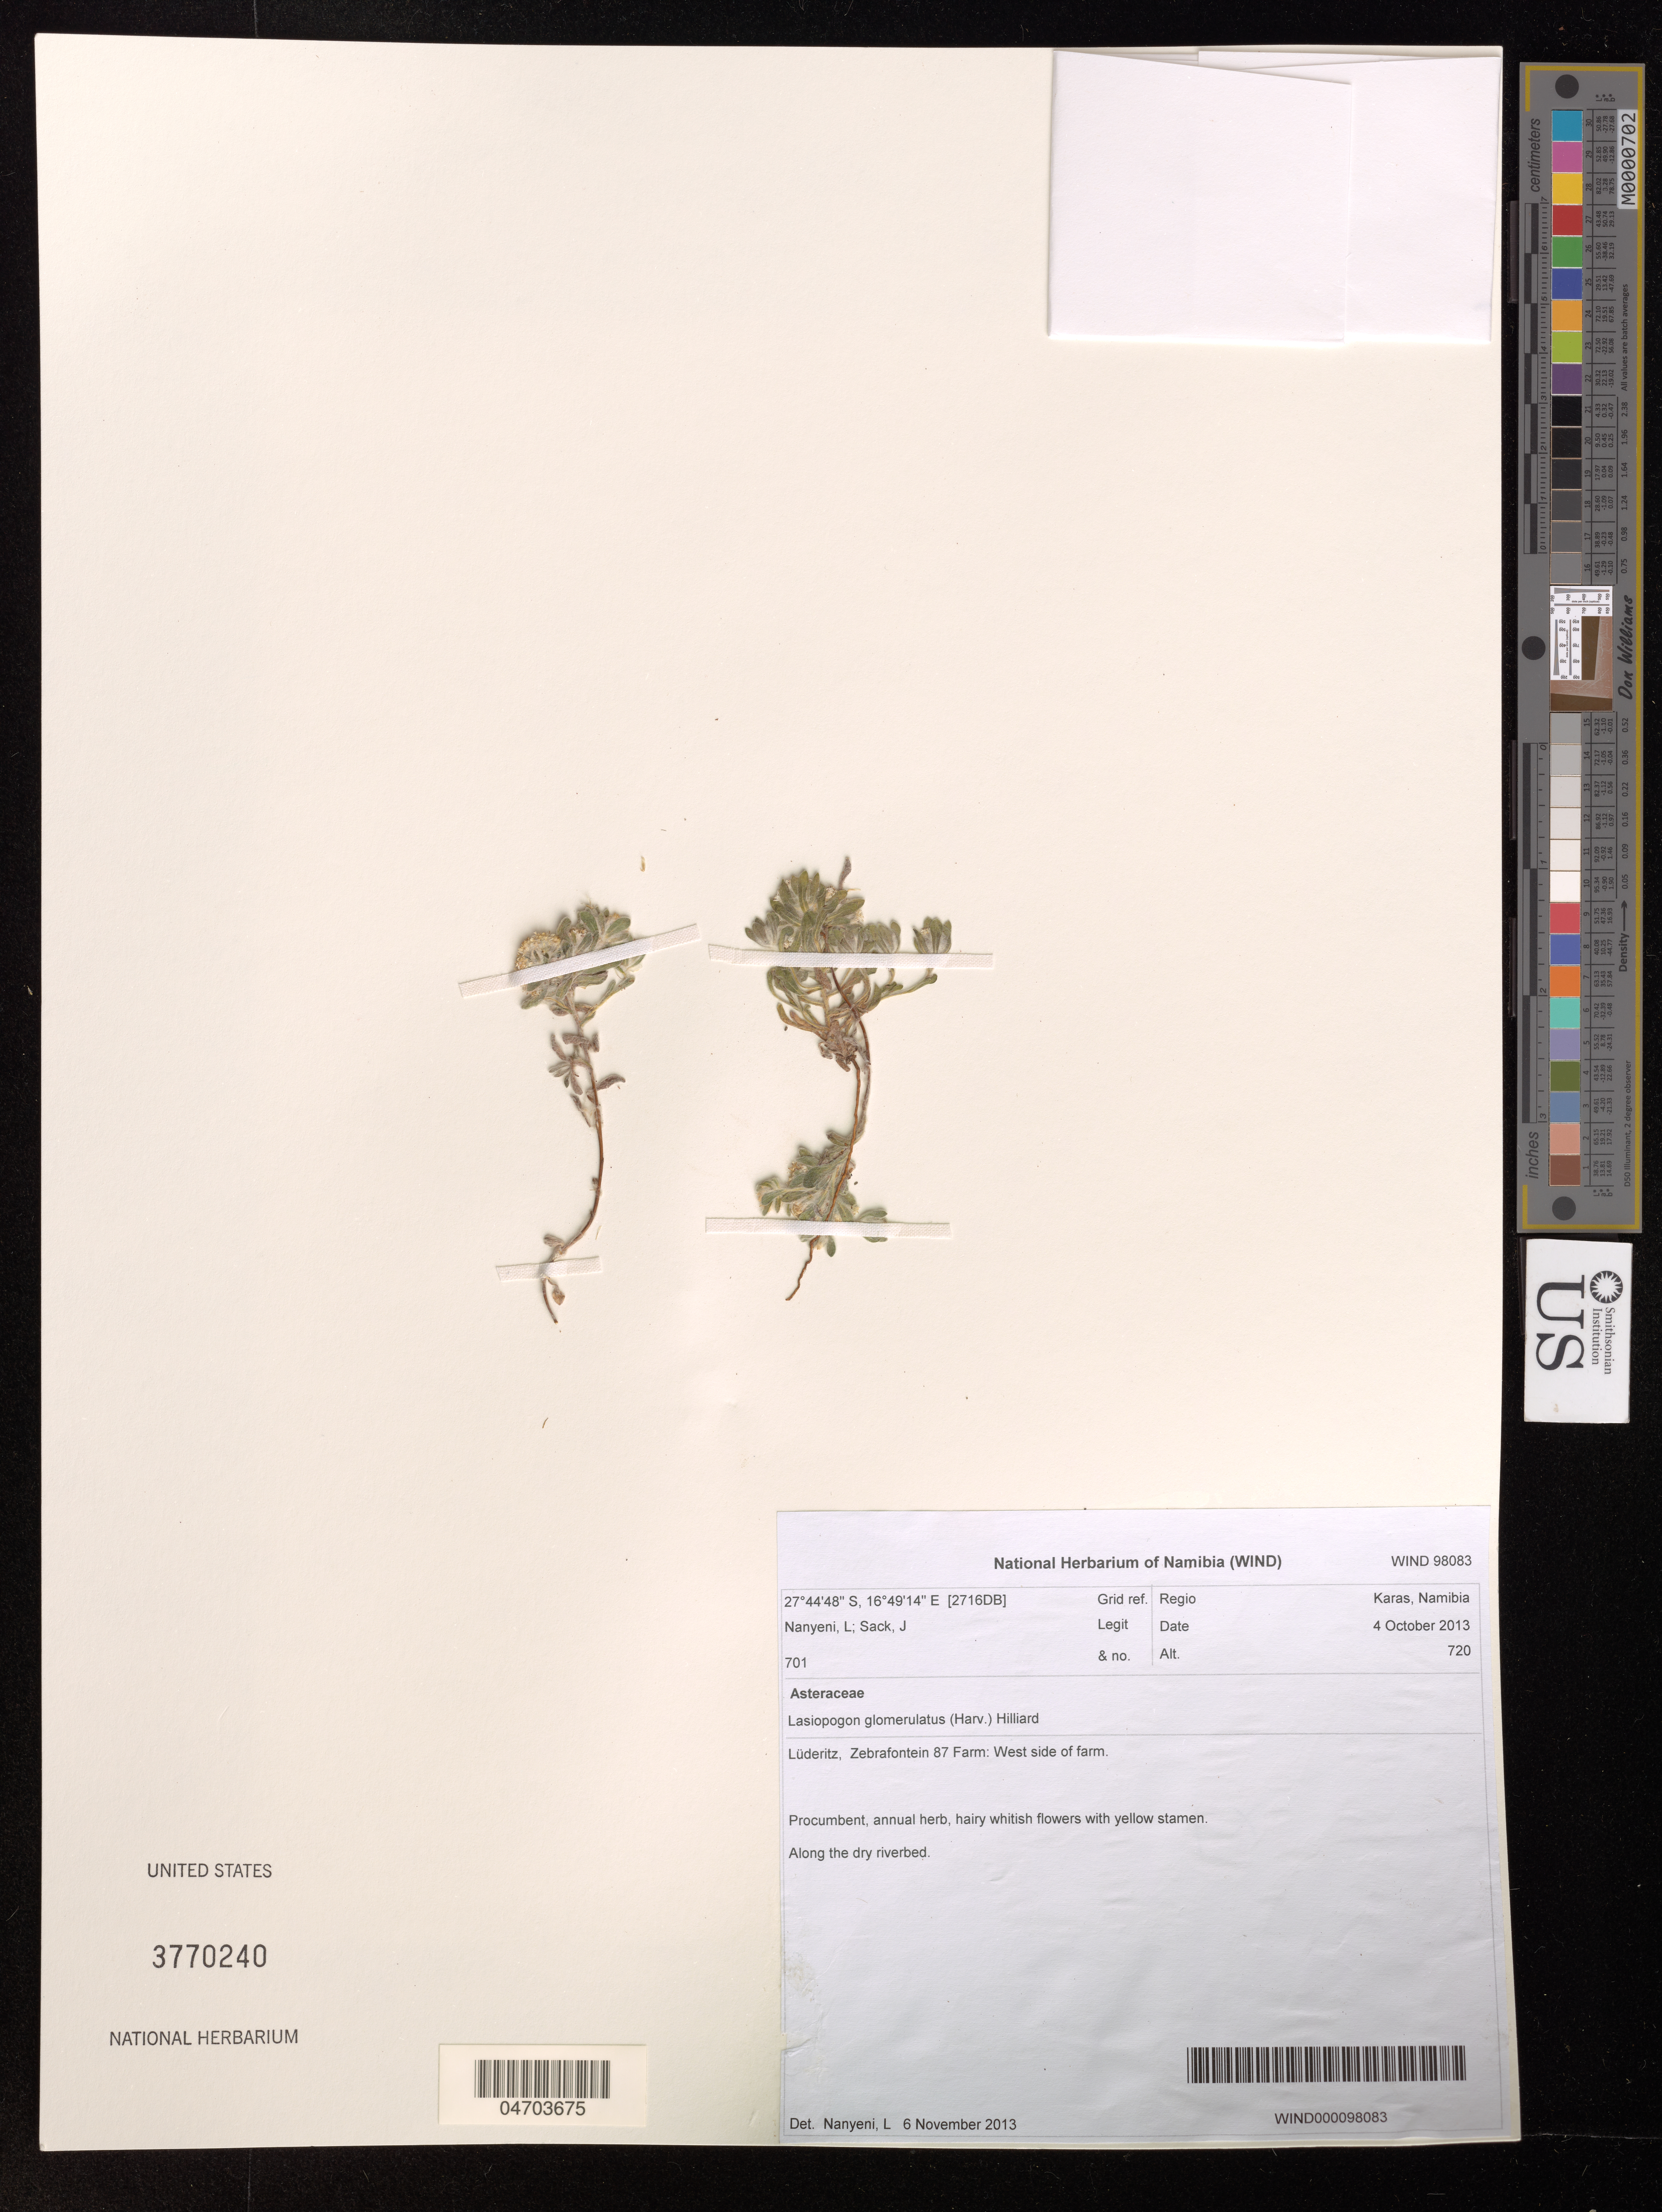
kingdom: Plantae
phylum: Tracheophyta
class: Magnoliopsida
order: Asterales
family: Asteraceae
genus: Lasiopogon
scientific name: Lasiopogon glomerulatus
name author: (Thunb.) Hilliard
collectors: L. Nanyeni & J. Sack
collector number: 701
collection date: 2013-10-04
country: Namibia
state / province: Karas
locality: [2716DB] Grid ref. Lüderitz, Zebrafontein 87 Farm: West side of farm.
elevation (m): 720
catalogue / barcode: US 3770240